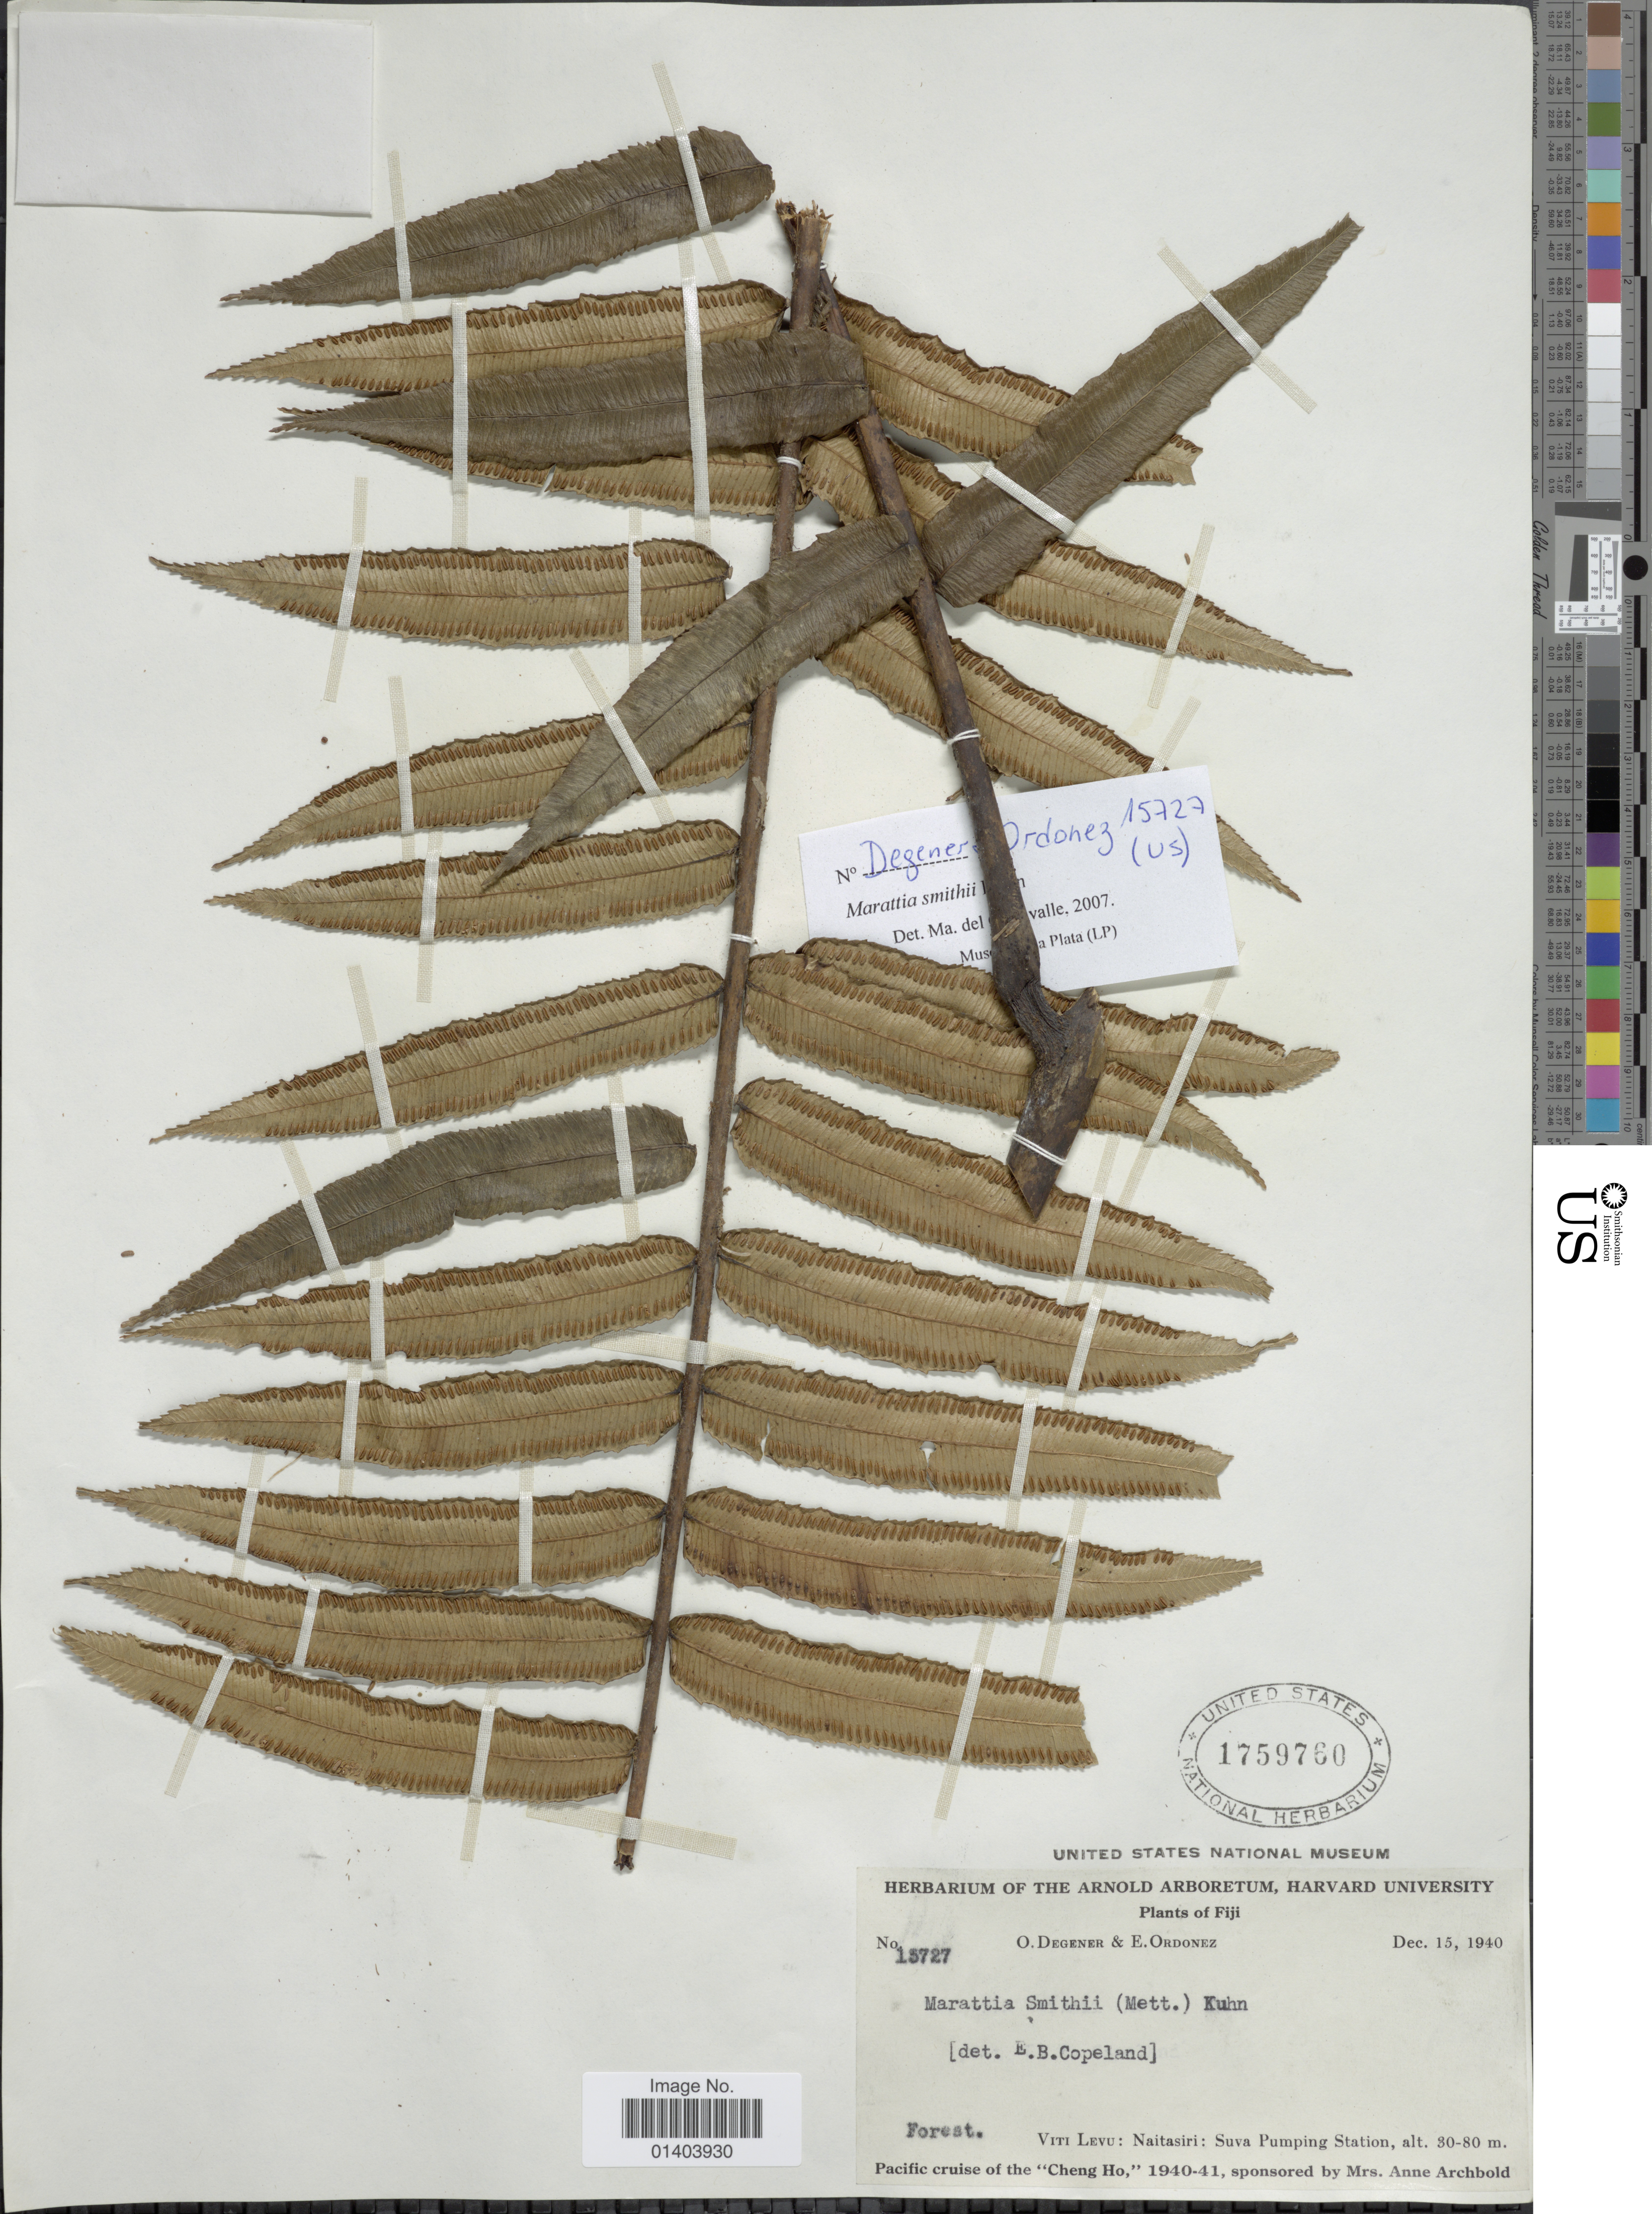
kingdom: Plantae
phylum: Tracheophyta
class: Polypodiopsida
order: Marattiales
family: Marattiaceae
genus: Ptisana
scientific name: Ptisana smithii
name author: (Mett. ex Kuhn) Murdock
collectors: O. Degener & E. Ordonez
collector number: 15727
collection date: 1940-12-15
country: Fiji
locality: Viti Levu: Naitasiri: Suva Pumping Station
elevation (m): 30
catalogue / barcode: US 1759760